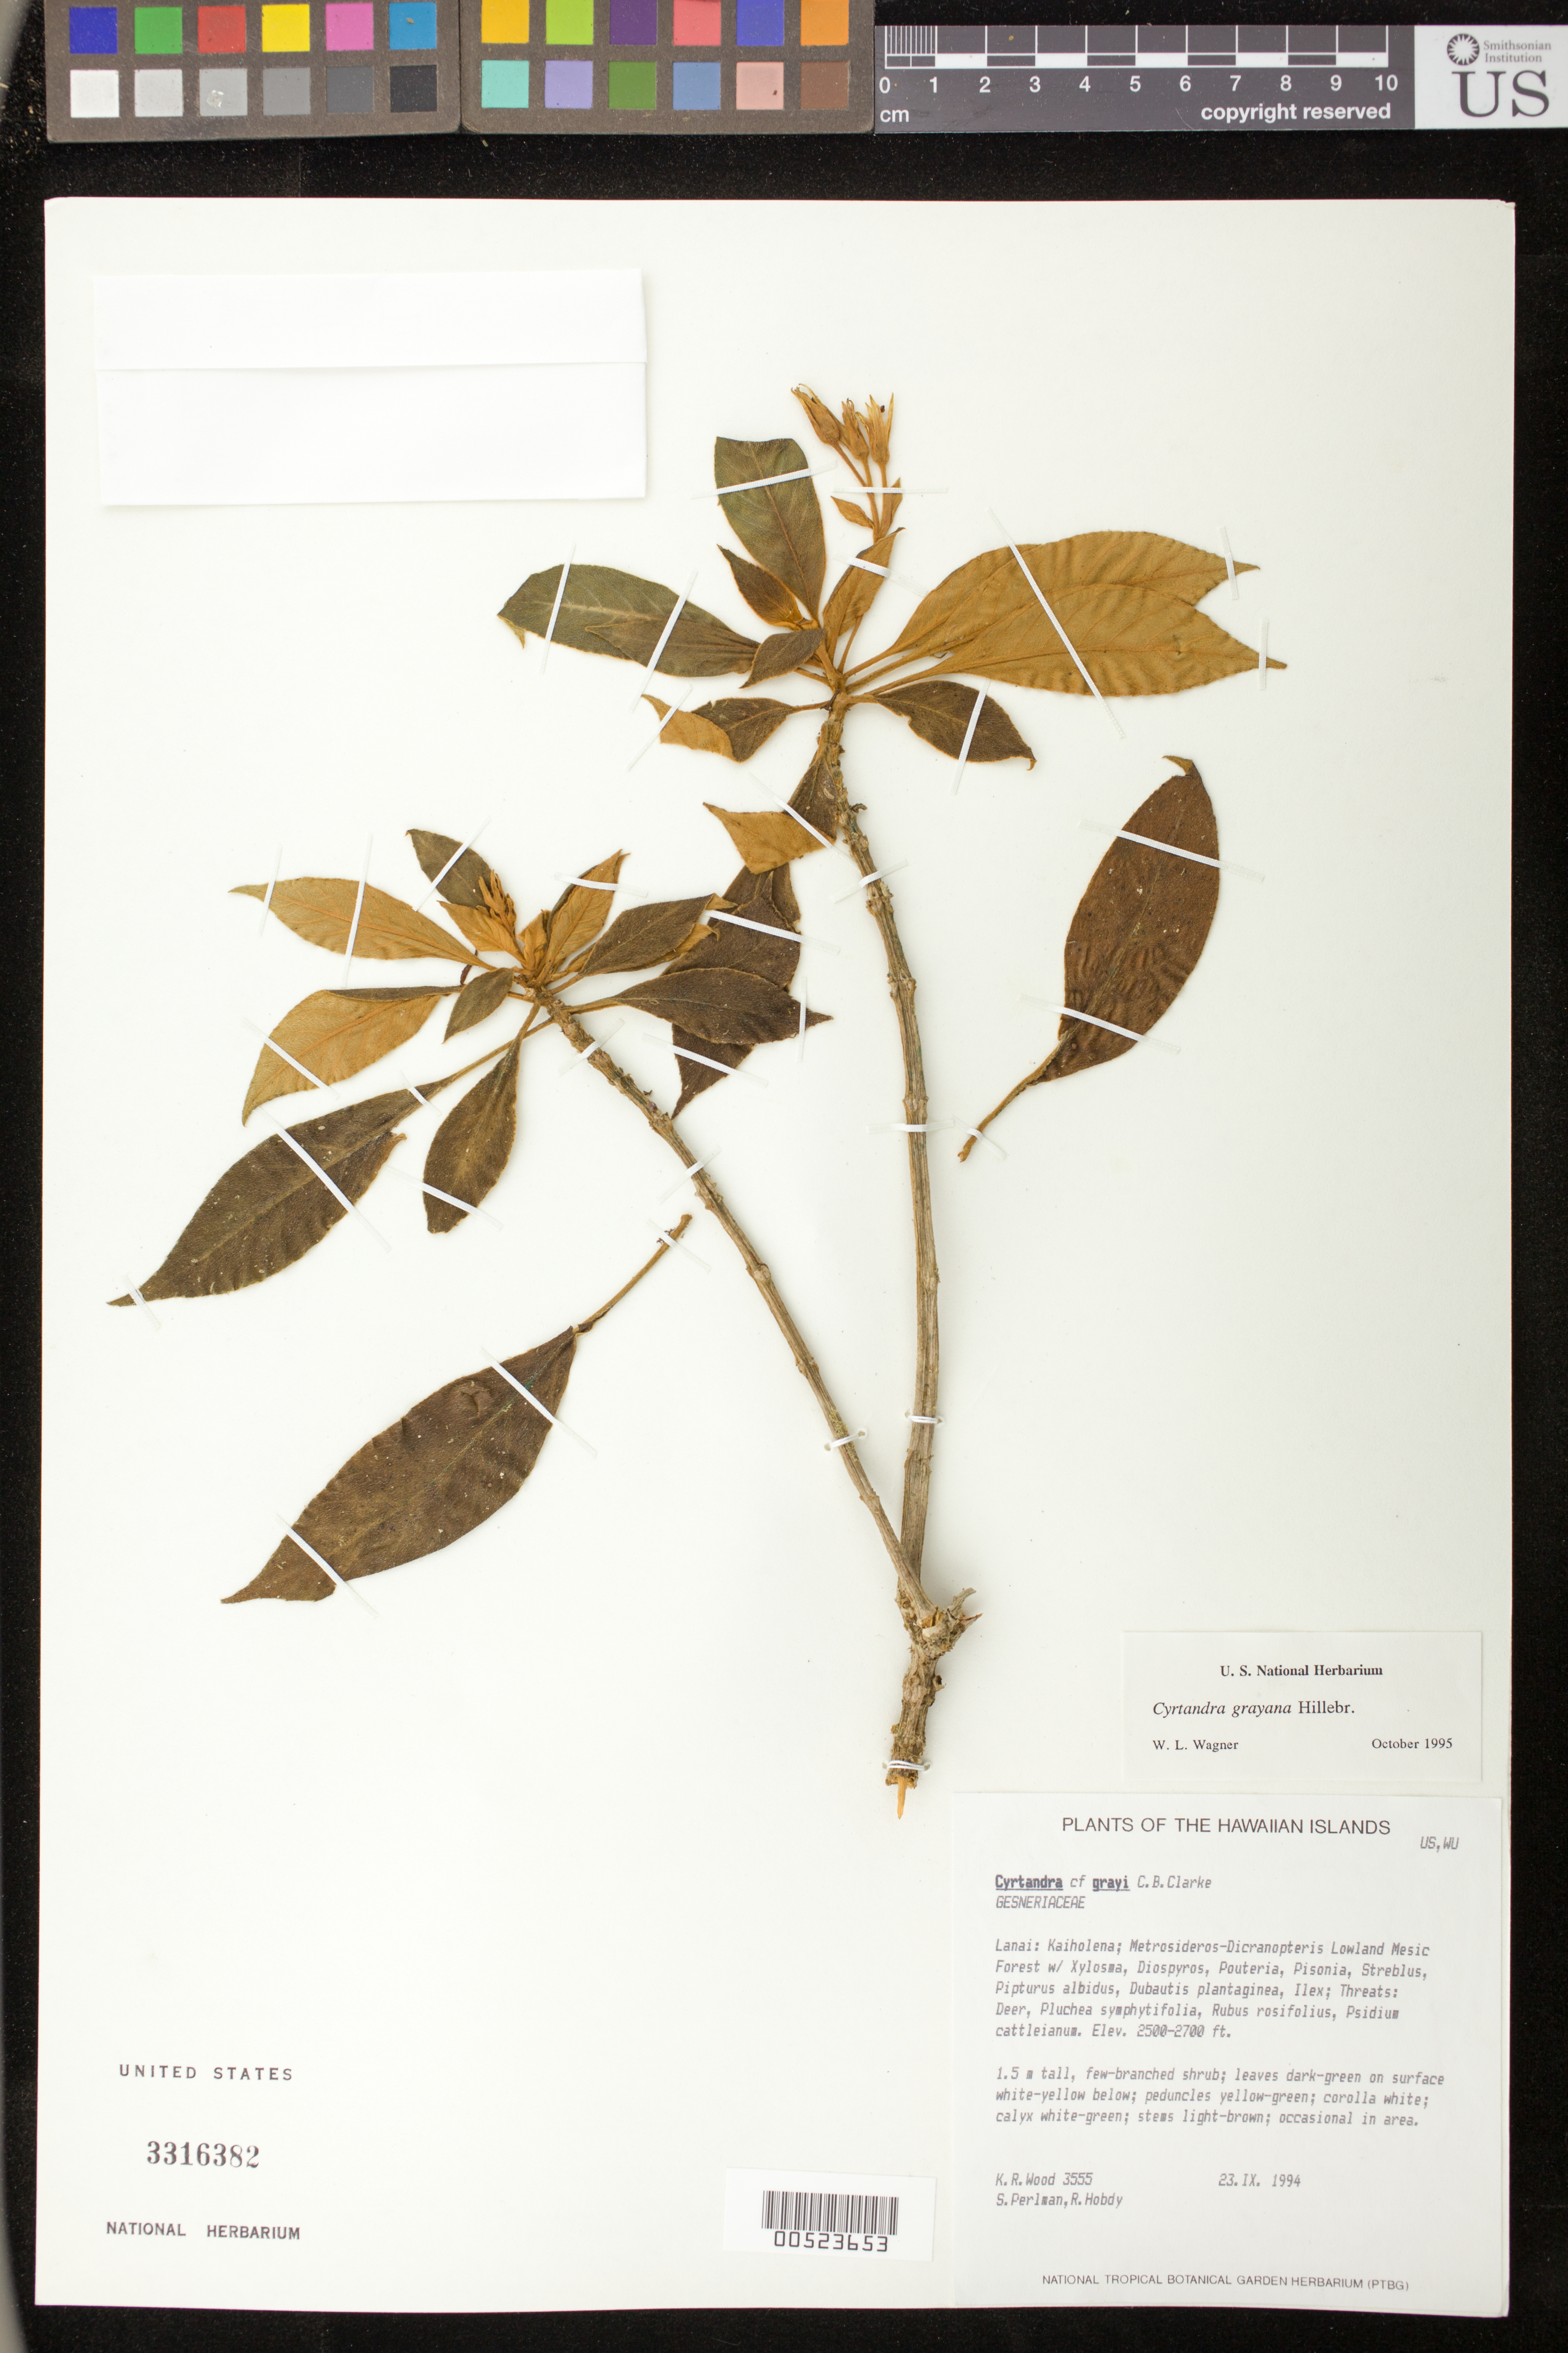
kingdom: Plantae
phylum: Tracheophyta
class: Magnoliopsida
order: Lamiales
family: Gesneriaceae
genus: Cyrtandra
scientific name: Cyrtandra grayana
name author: Hillebr.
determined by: Wagner, W. L., (BOT), Smithsonian Institution - National Museum of Natural History (UNITED STATES)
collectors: K. R. Wood, S. P. Perlman & R. Hobdy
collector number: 3555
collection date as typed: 23 Sep 1994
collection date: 1994-09-23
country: United States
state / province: Hawaii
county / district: Maui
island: Lana'i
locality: Awehi drainage, S of Puhielelu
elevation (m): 945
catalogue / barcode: US 3316382